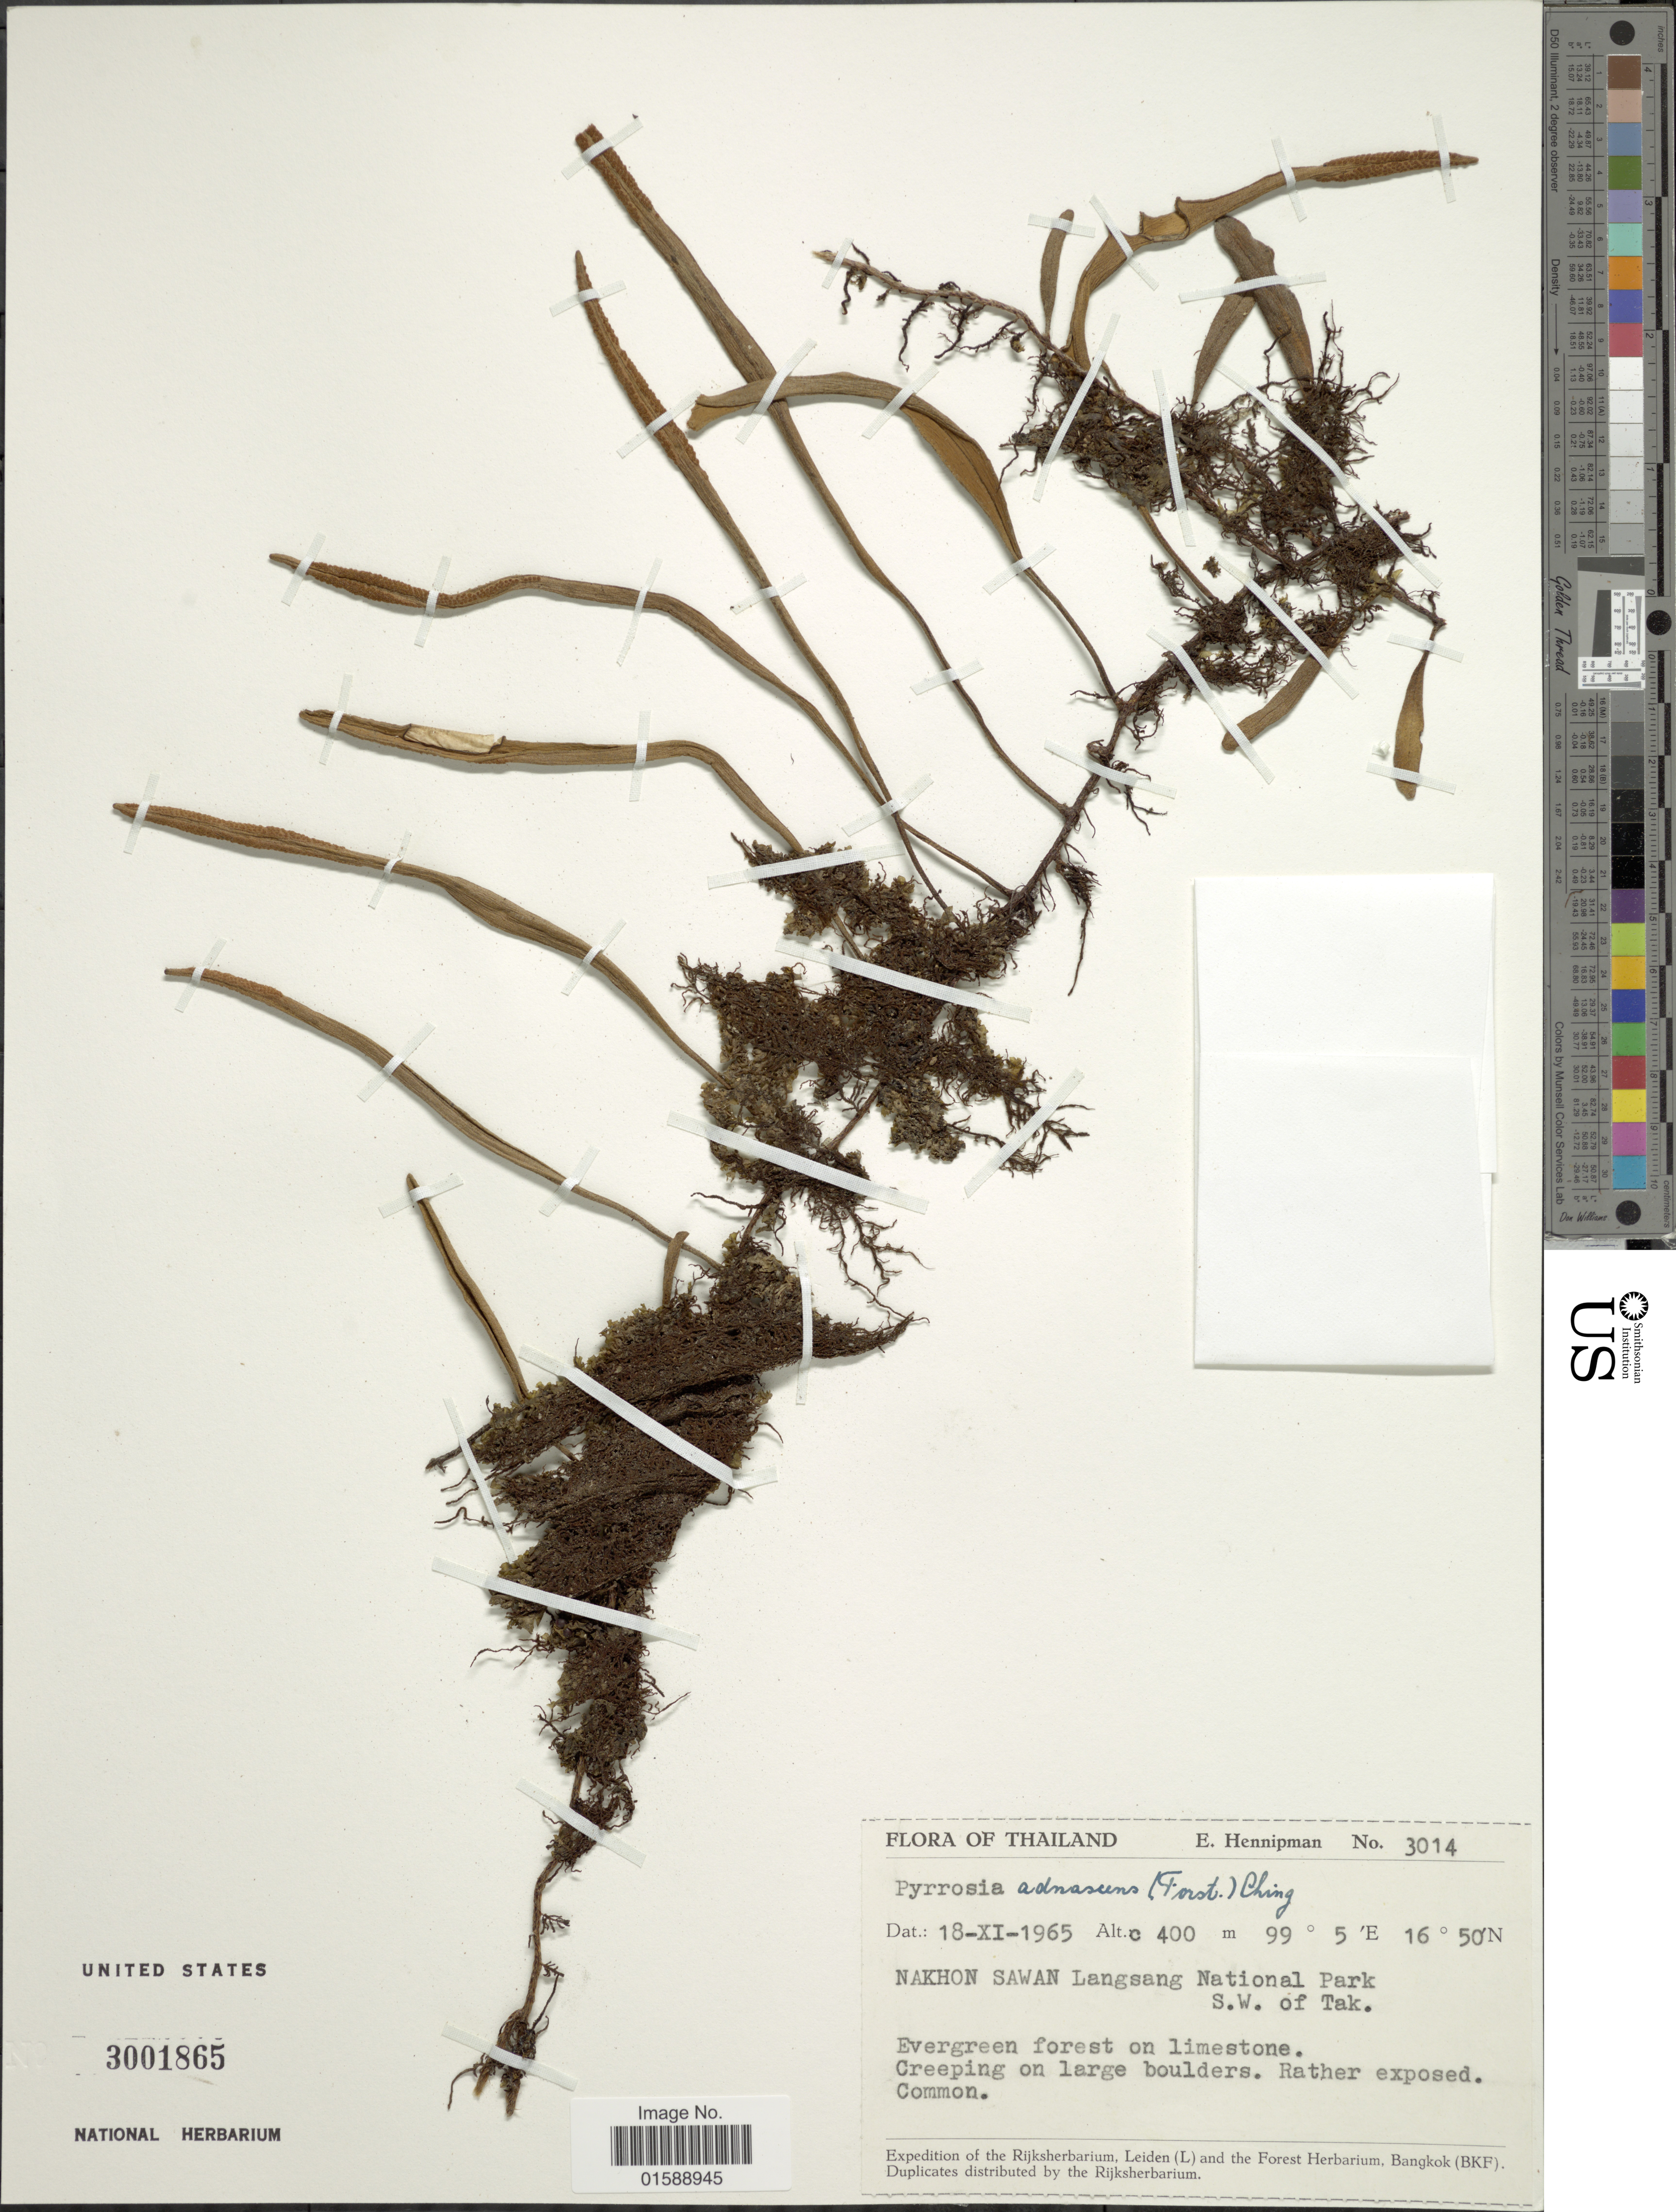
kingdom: Plantae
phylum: Tracheophyta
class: Polypodiopsida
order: Polypodiales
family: Polypodiaceae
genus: Pyrrosia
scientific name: Pyrrosia lanceolata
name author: (L.) Farw.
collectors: E. Hennipman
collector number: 3014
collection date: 1965-11-19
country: Thailand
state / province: Nakhon Sawan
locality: Langsang National Park S.W. of Tak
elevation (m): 400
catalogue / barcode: US 3001865